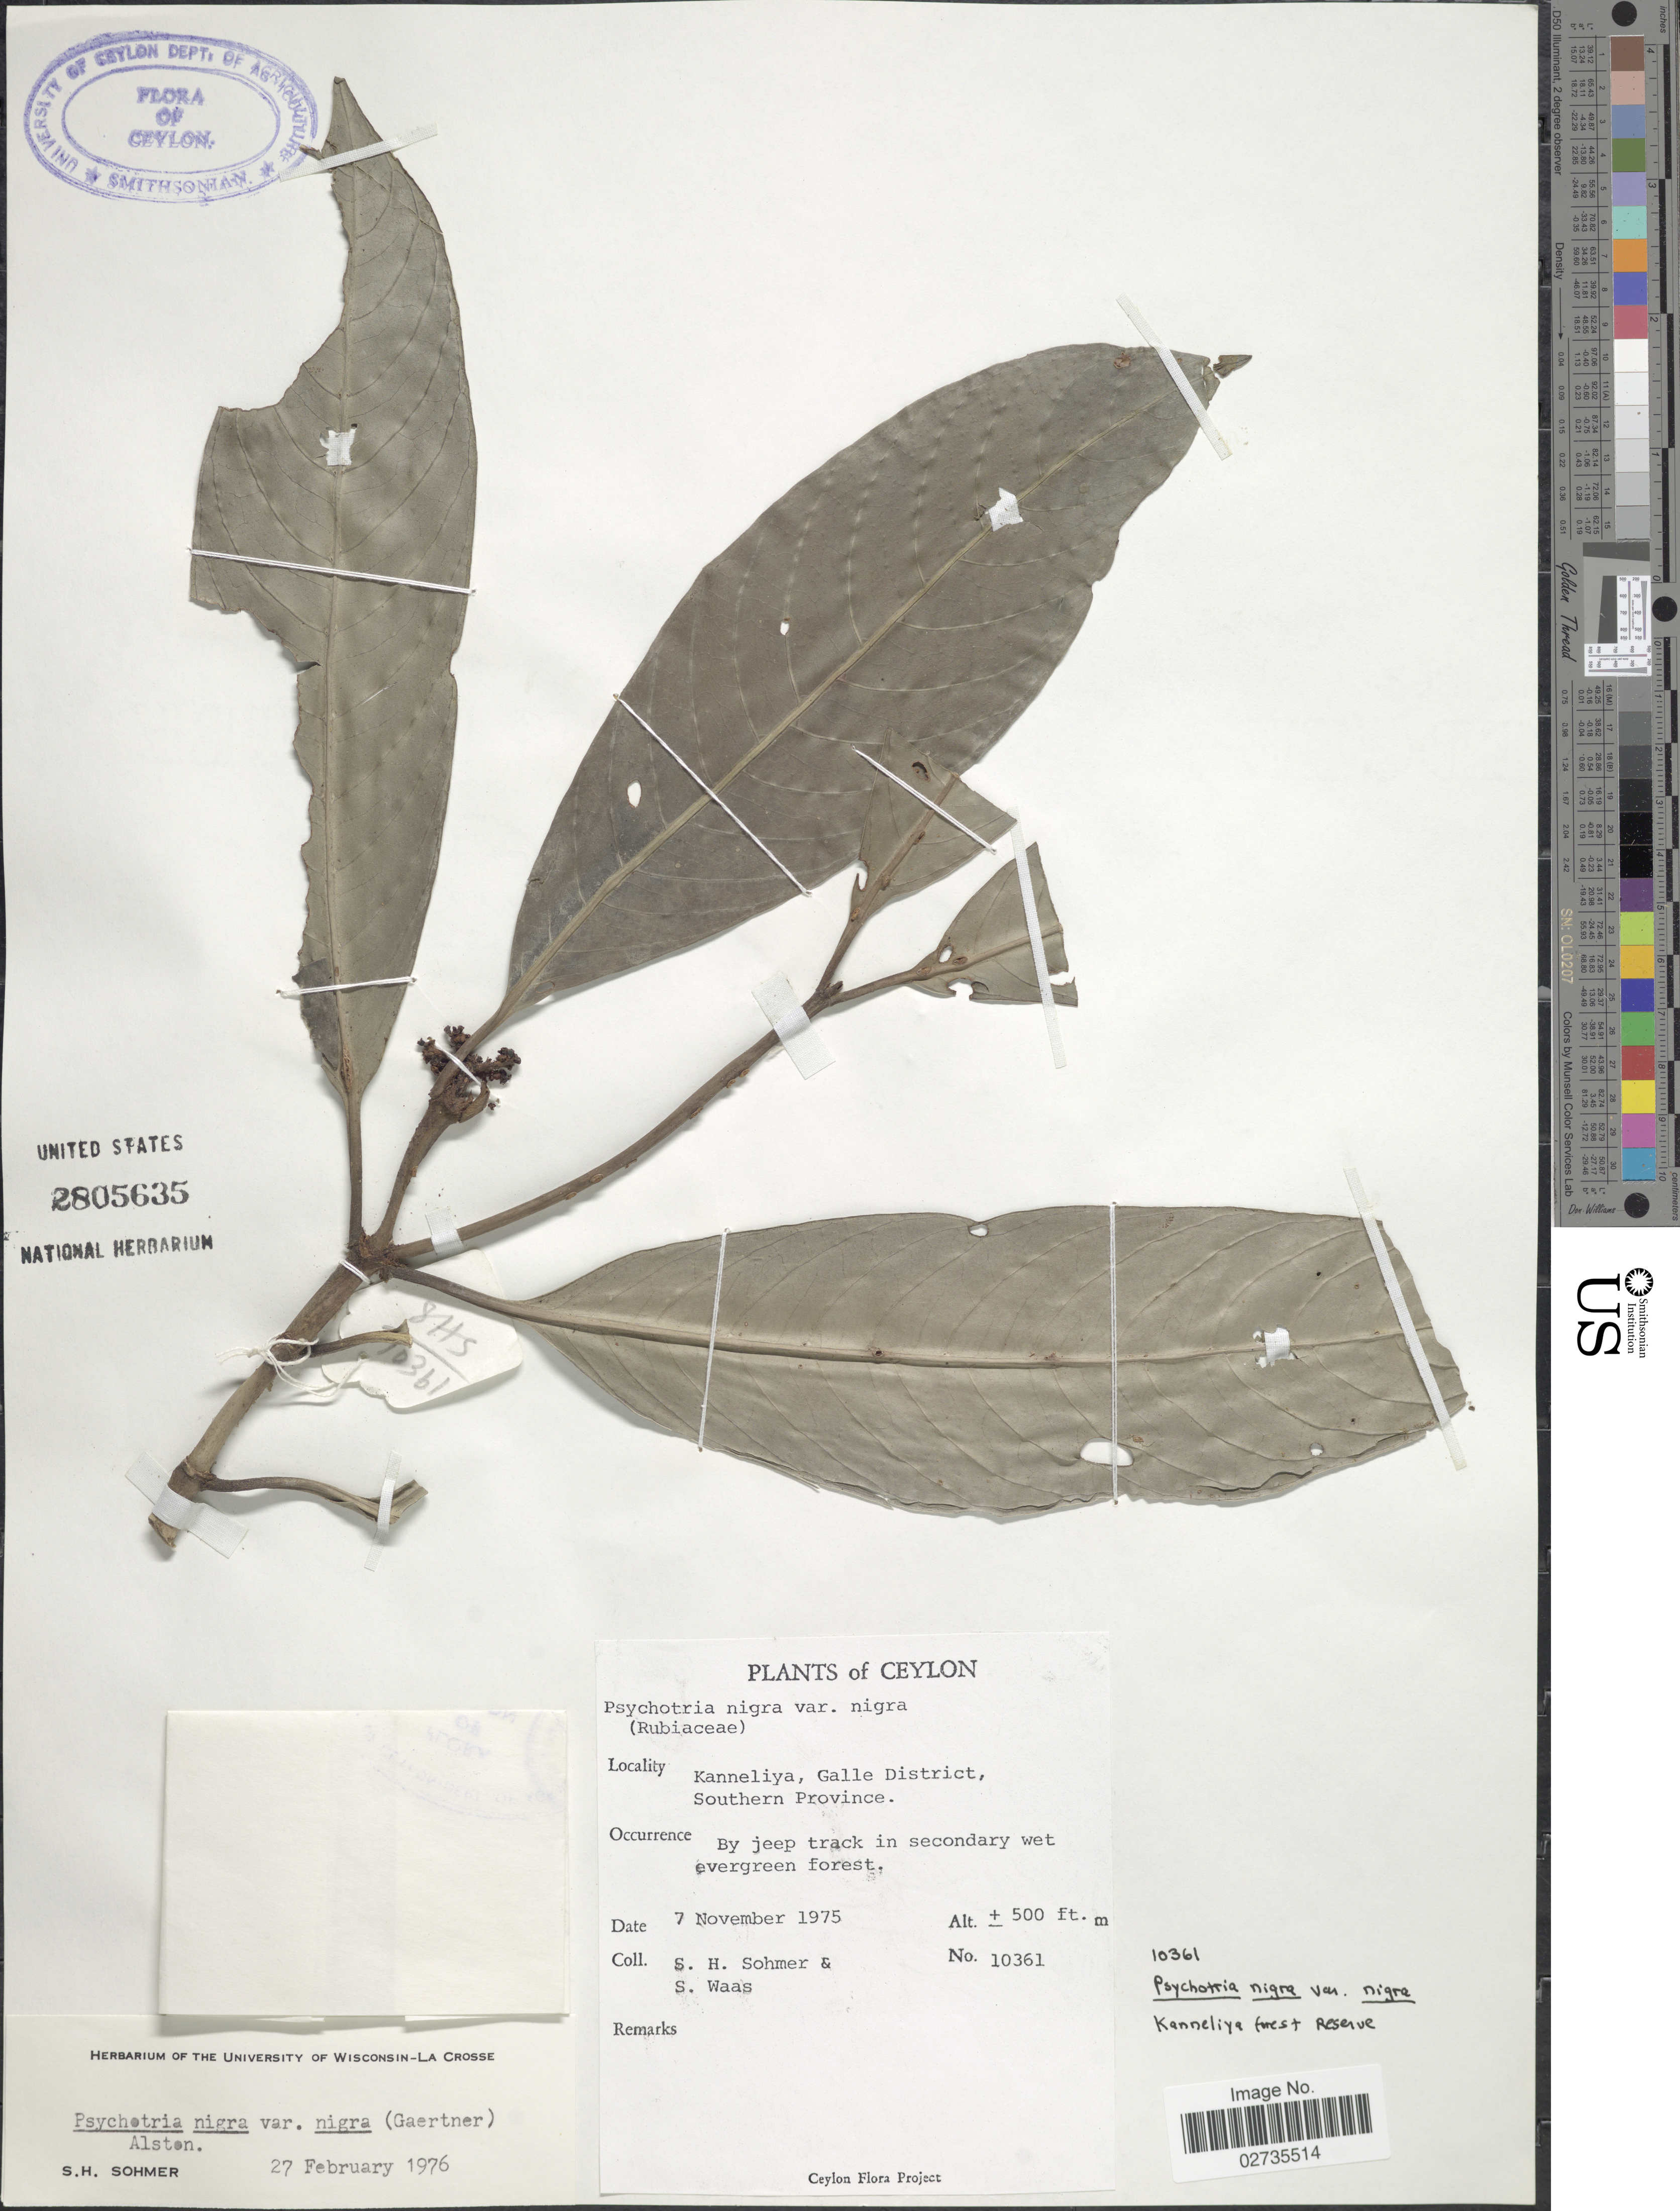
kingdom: Plantae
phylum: Tracheophyta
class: Magnoliopsida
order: Gentianales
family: Rubiaceae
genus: Psychotria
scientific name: Psychotria nigra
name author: (Gaertn.) Alston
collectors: S. H. Sohmer & S. Waas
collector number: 10361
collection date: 1975-11-07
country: Sri Lanka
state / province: Southern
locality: Ceylon. Kanneliya, Galle District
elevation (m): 152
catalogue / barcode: US 2805635